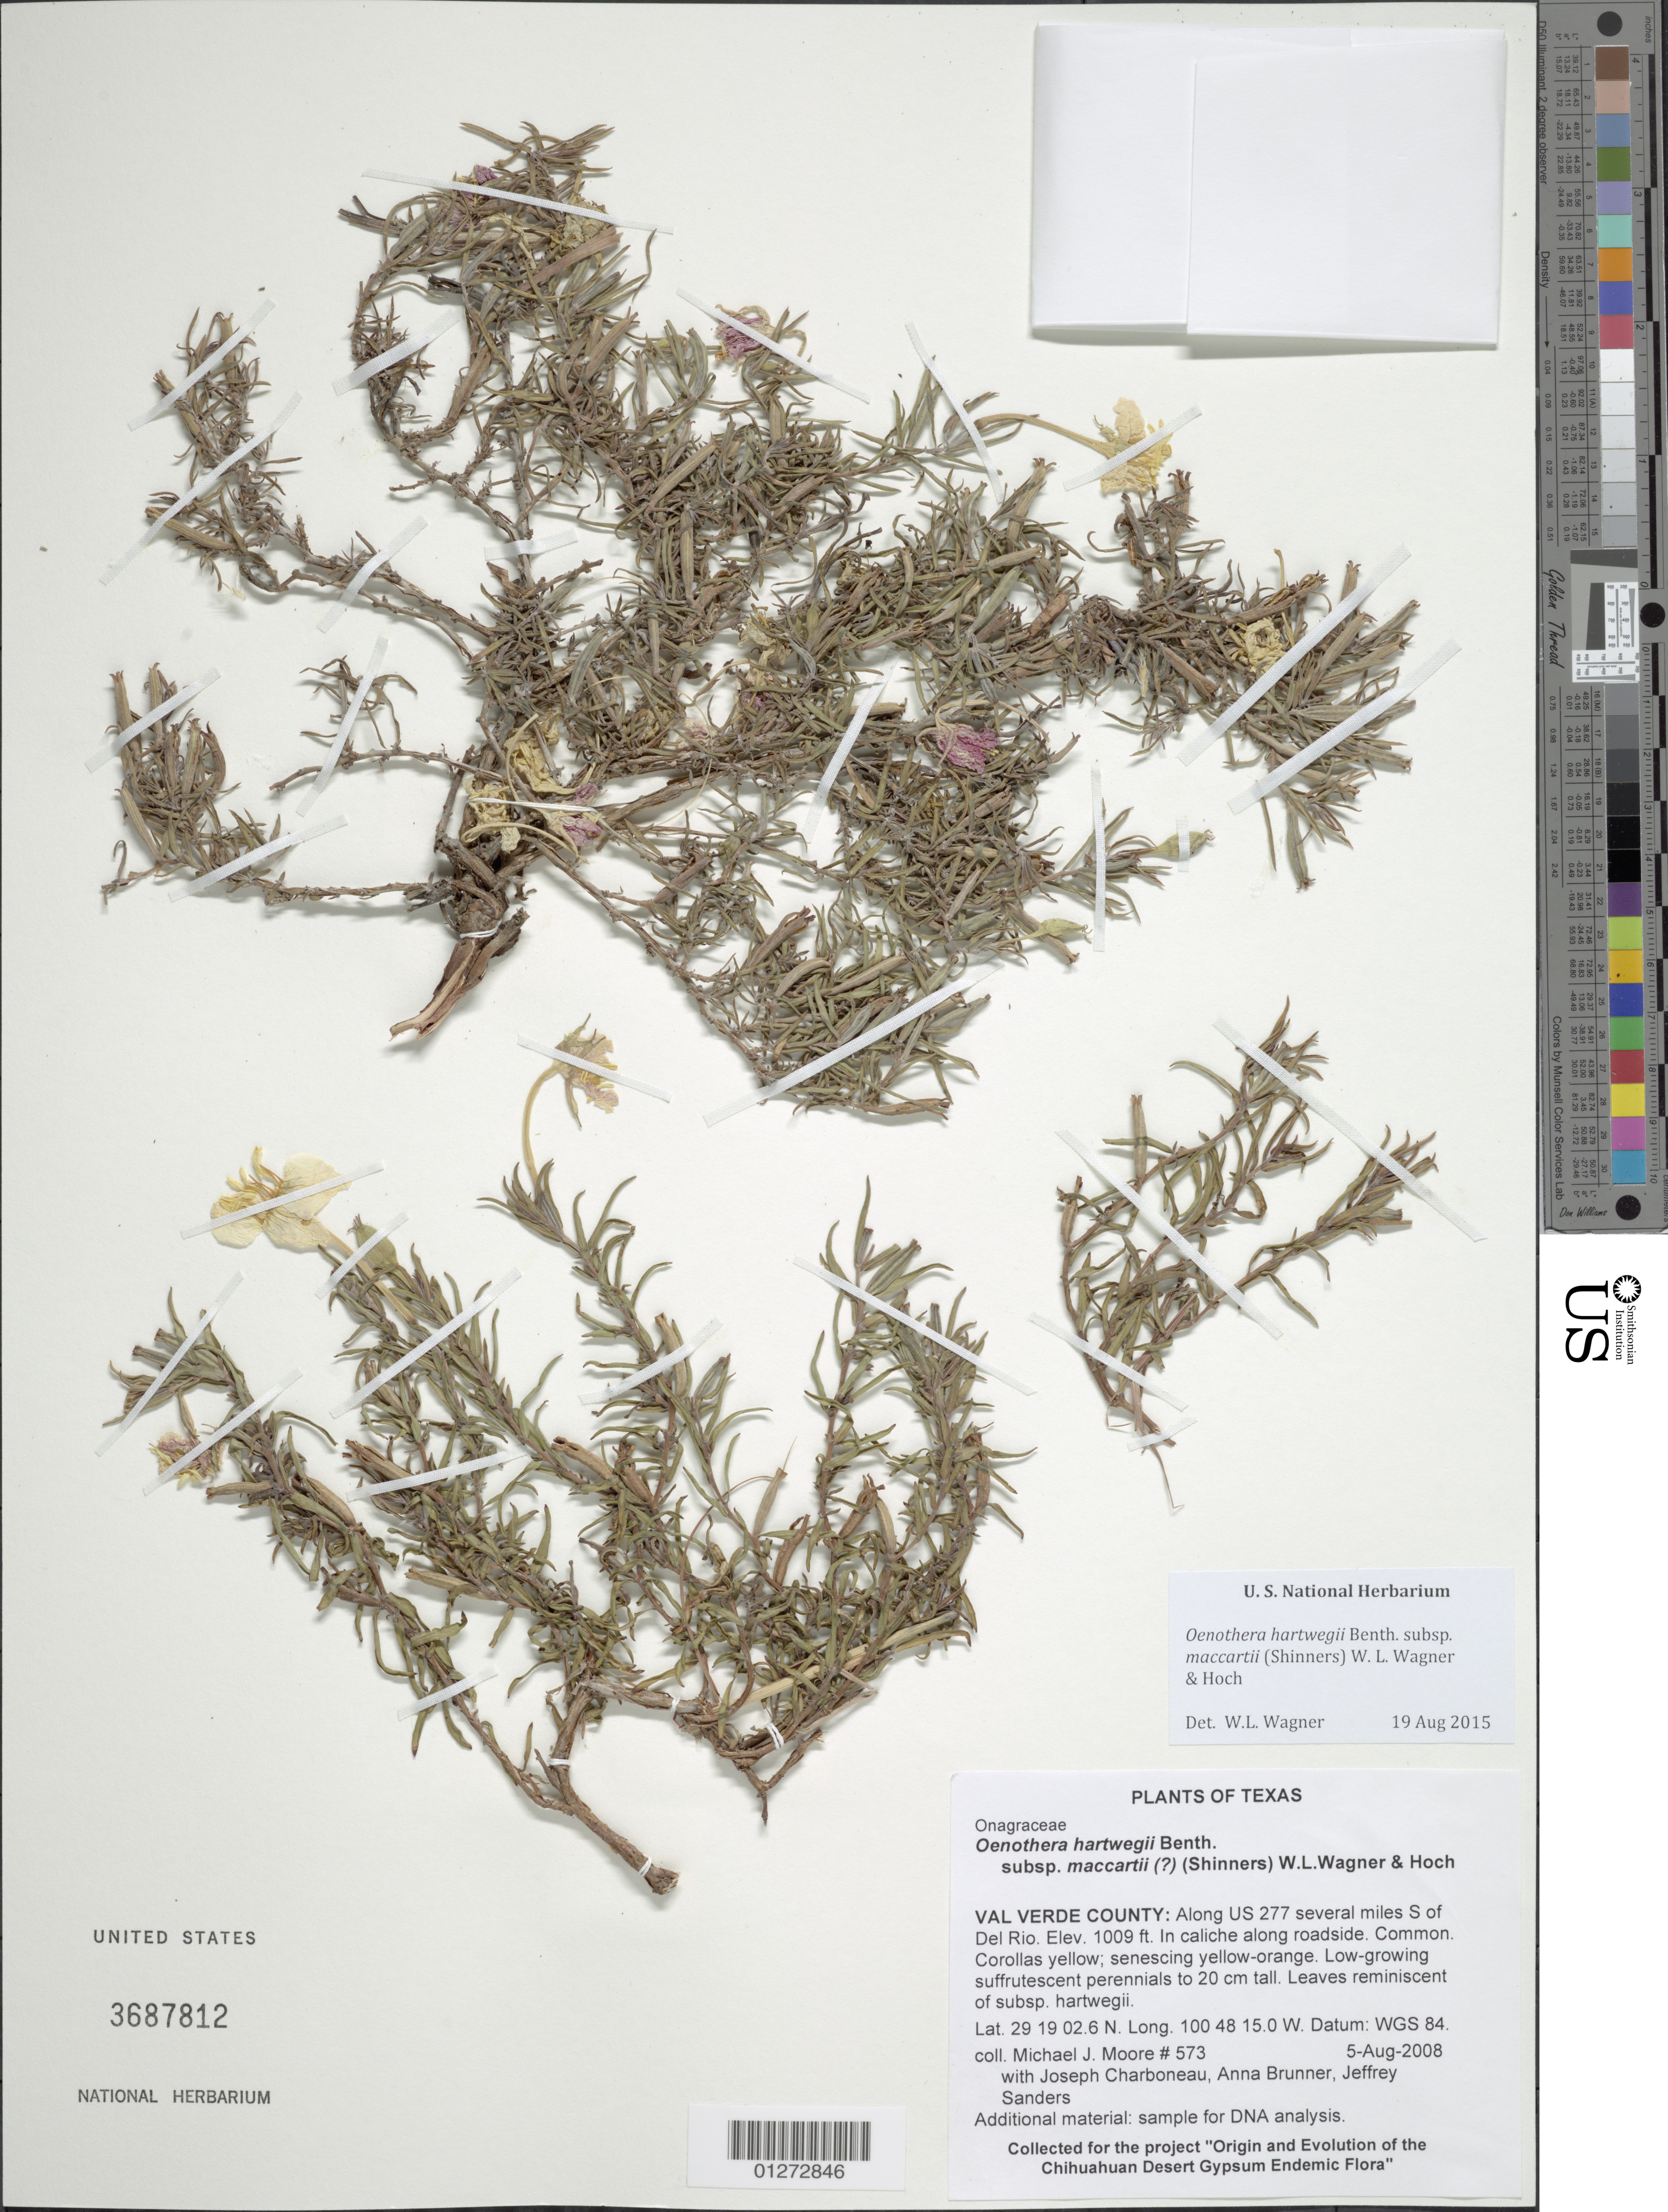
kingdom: Plantae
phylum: Tracheophyta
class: Magnoliopsida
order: Myrtales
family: Onagraceae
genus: Oenothera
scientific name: Oenothera hartwegii subsp. hartwegii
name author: Benth.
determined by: Cooper, B. J.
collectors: M. J. Moore, J. L. M. Charboneau, A. Brunner & J. Sanders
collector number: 573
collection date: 2004-08-04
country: United States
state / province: Texas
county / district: Val Verde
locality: Along US 277 several miles S of Del Rio.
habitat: In caliche along roadside.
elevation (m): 308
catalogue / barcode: US 3687812